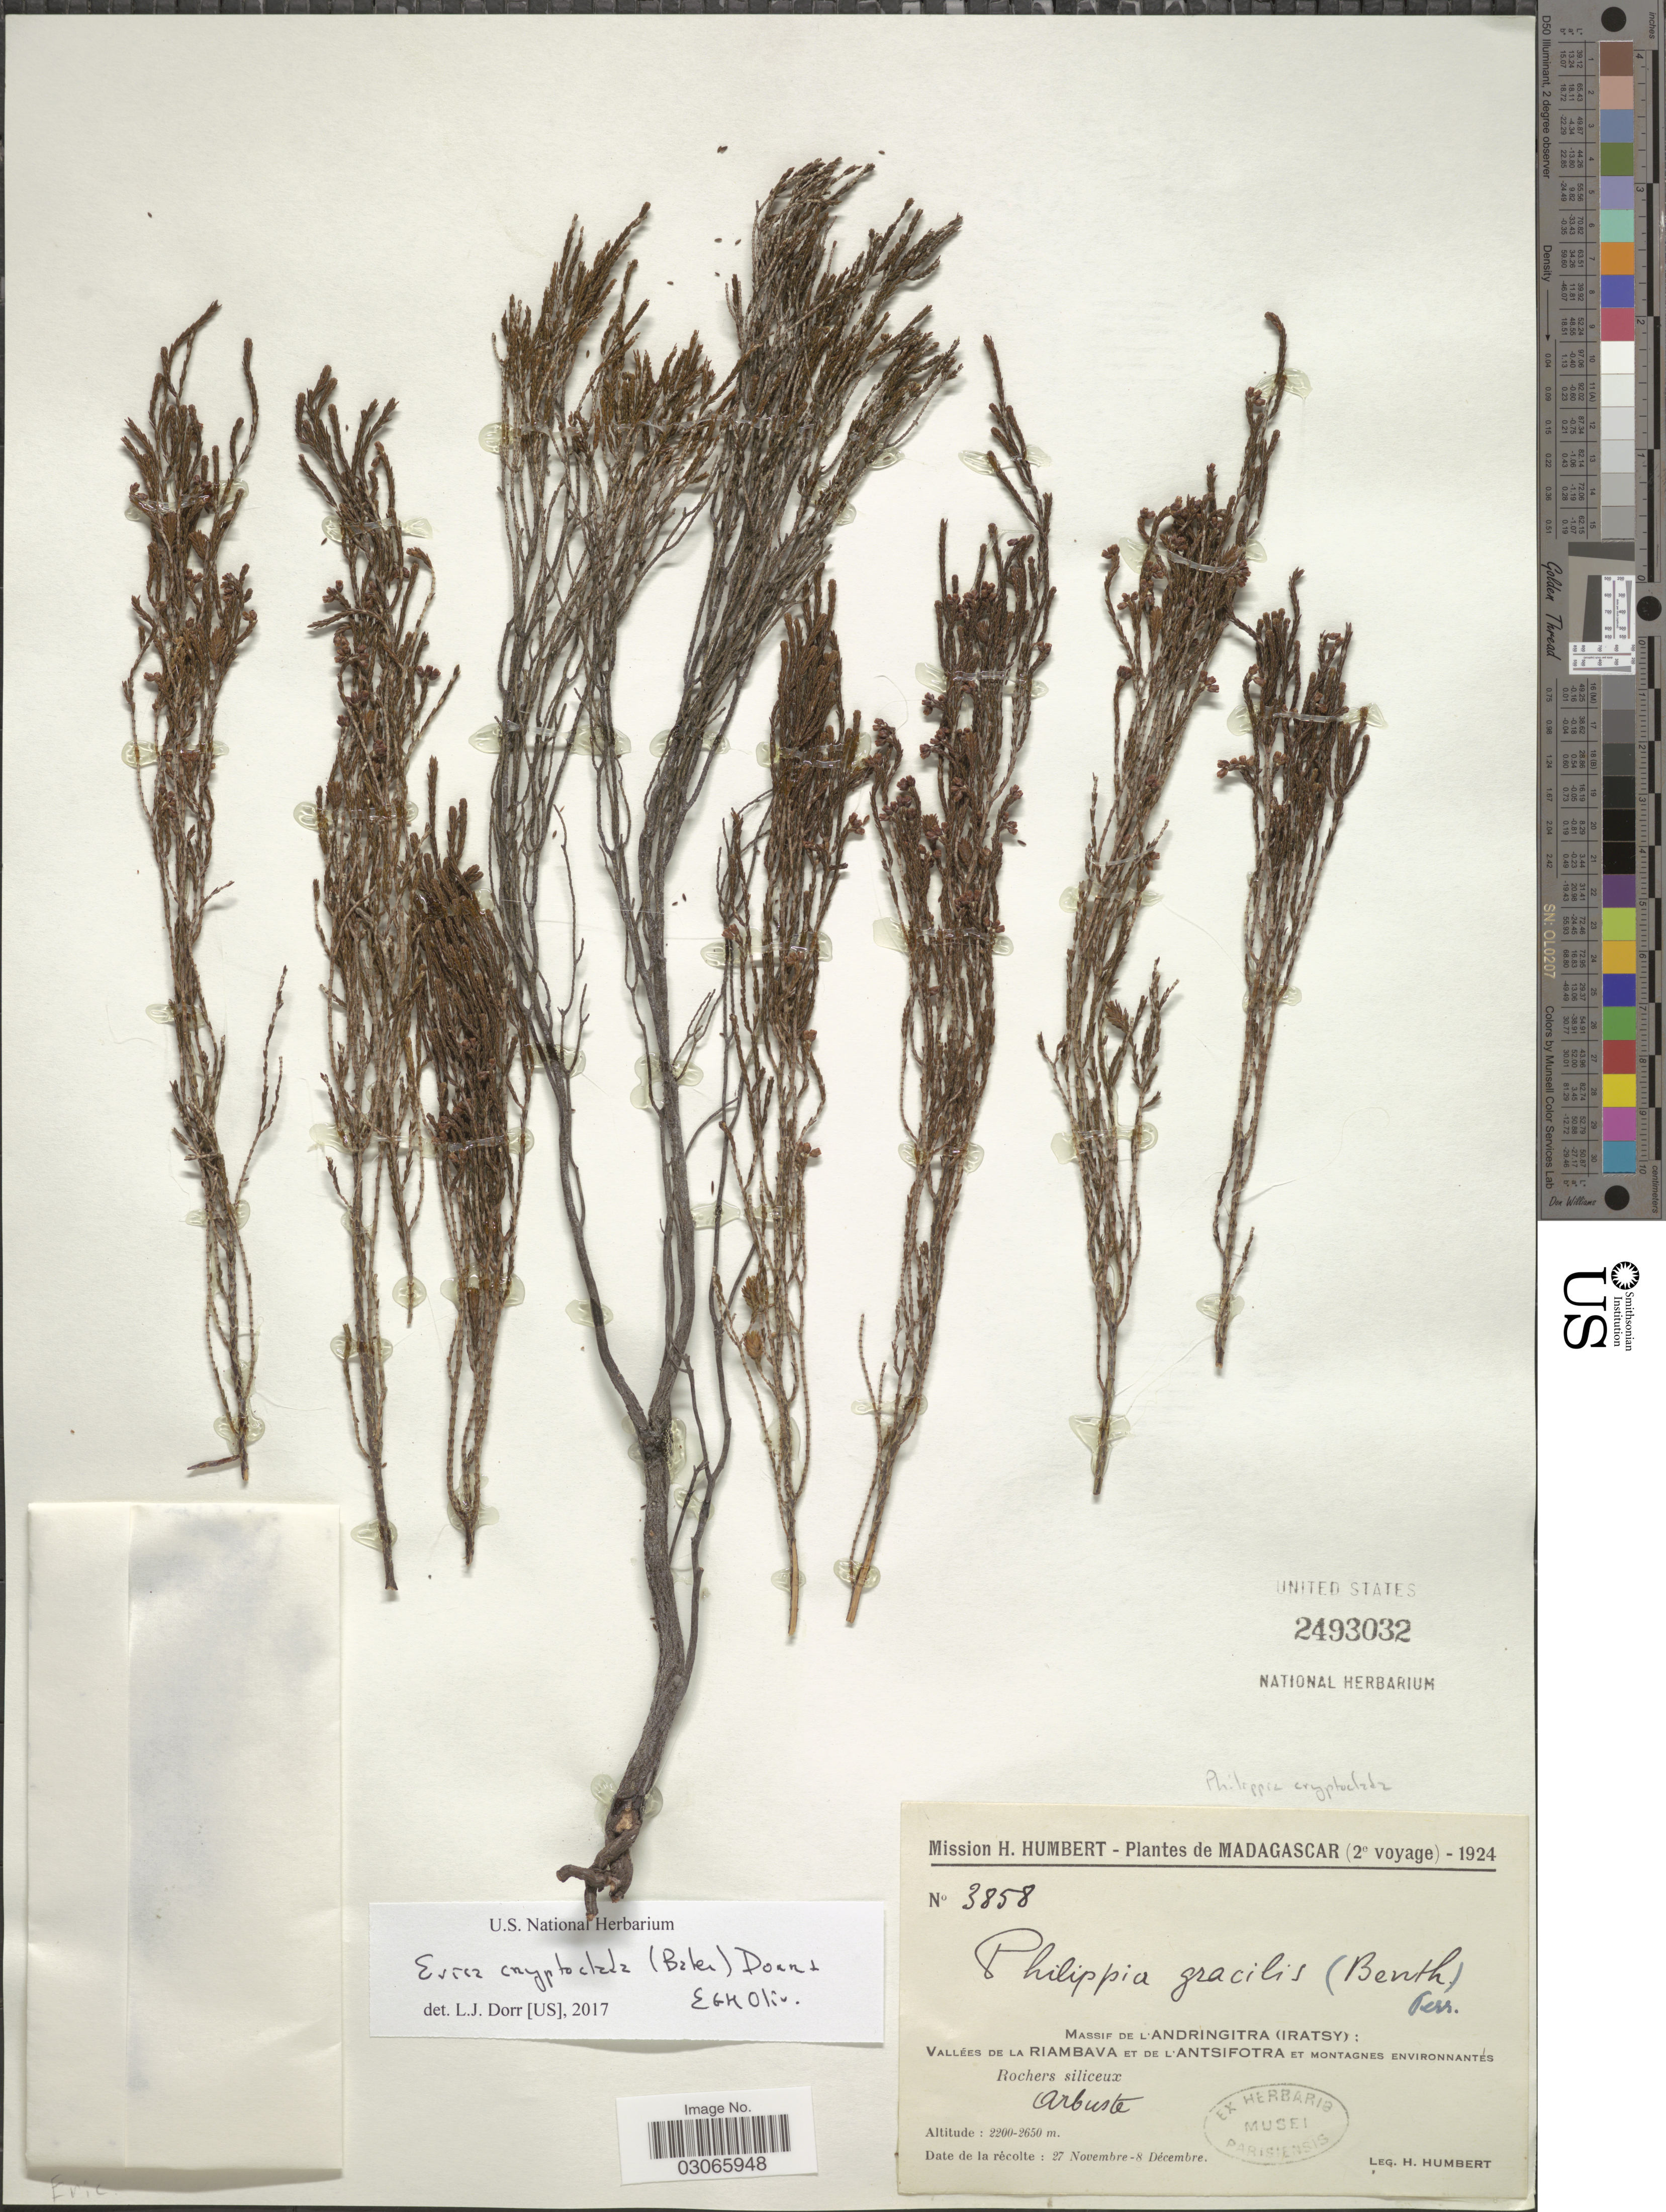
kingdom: Plantae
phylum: Tracheophyta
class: Magnoliopsida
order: Ericales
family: Ericaceae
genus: Erica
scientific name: Erica cryptoclada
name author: (Baker) Dorr & E.G.H. Oliv.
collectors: H. Humbert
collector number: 3858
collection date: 1924-11-27/1924-12-08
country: Madagascar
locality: Massif de l'Andringitra (Iratsy): Vallées de la Riambava et de l'Antsifotra et montagnes environnantés.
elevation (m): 2200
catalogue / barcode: US 2493032